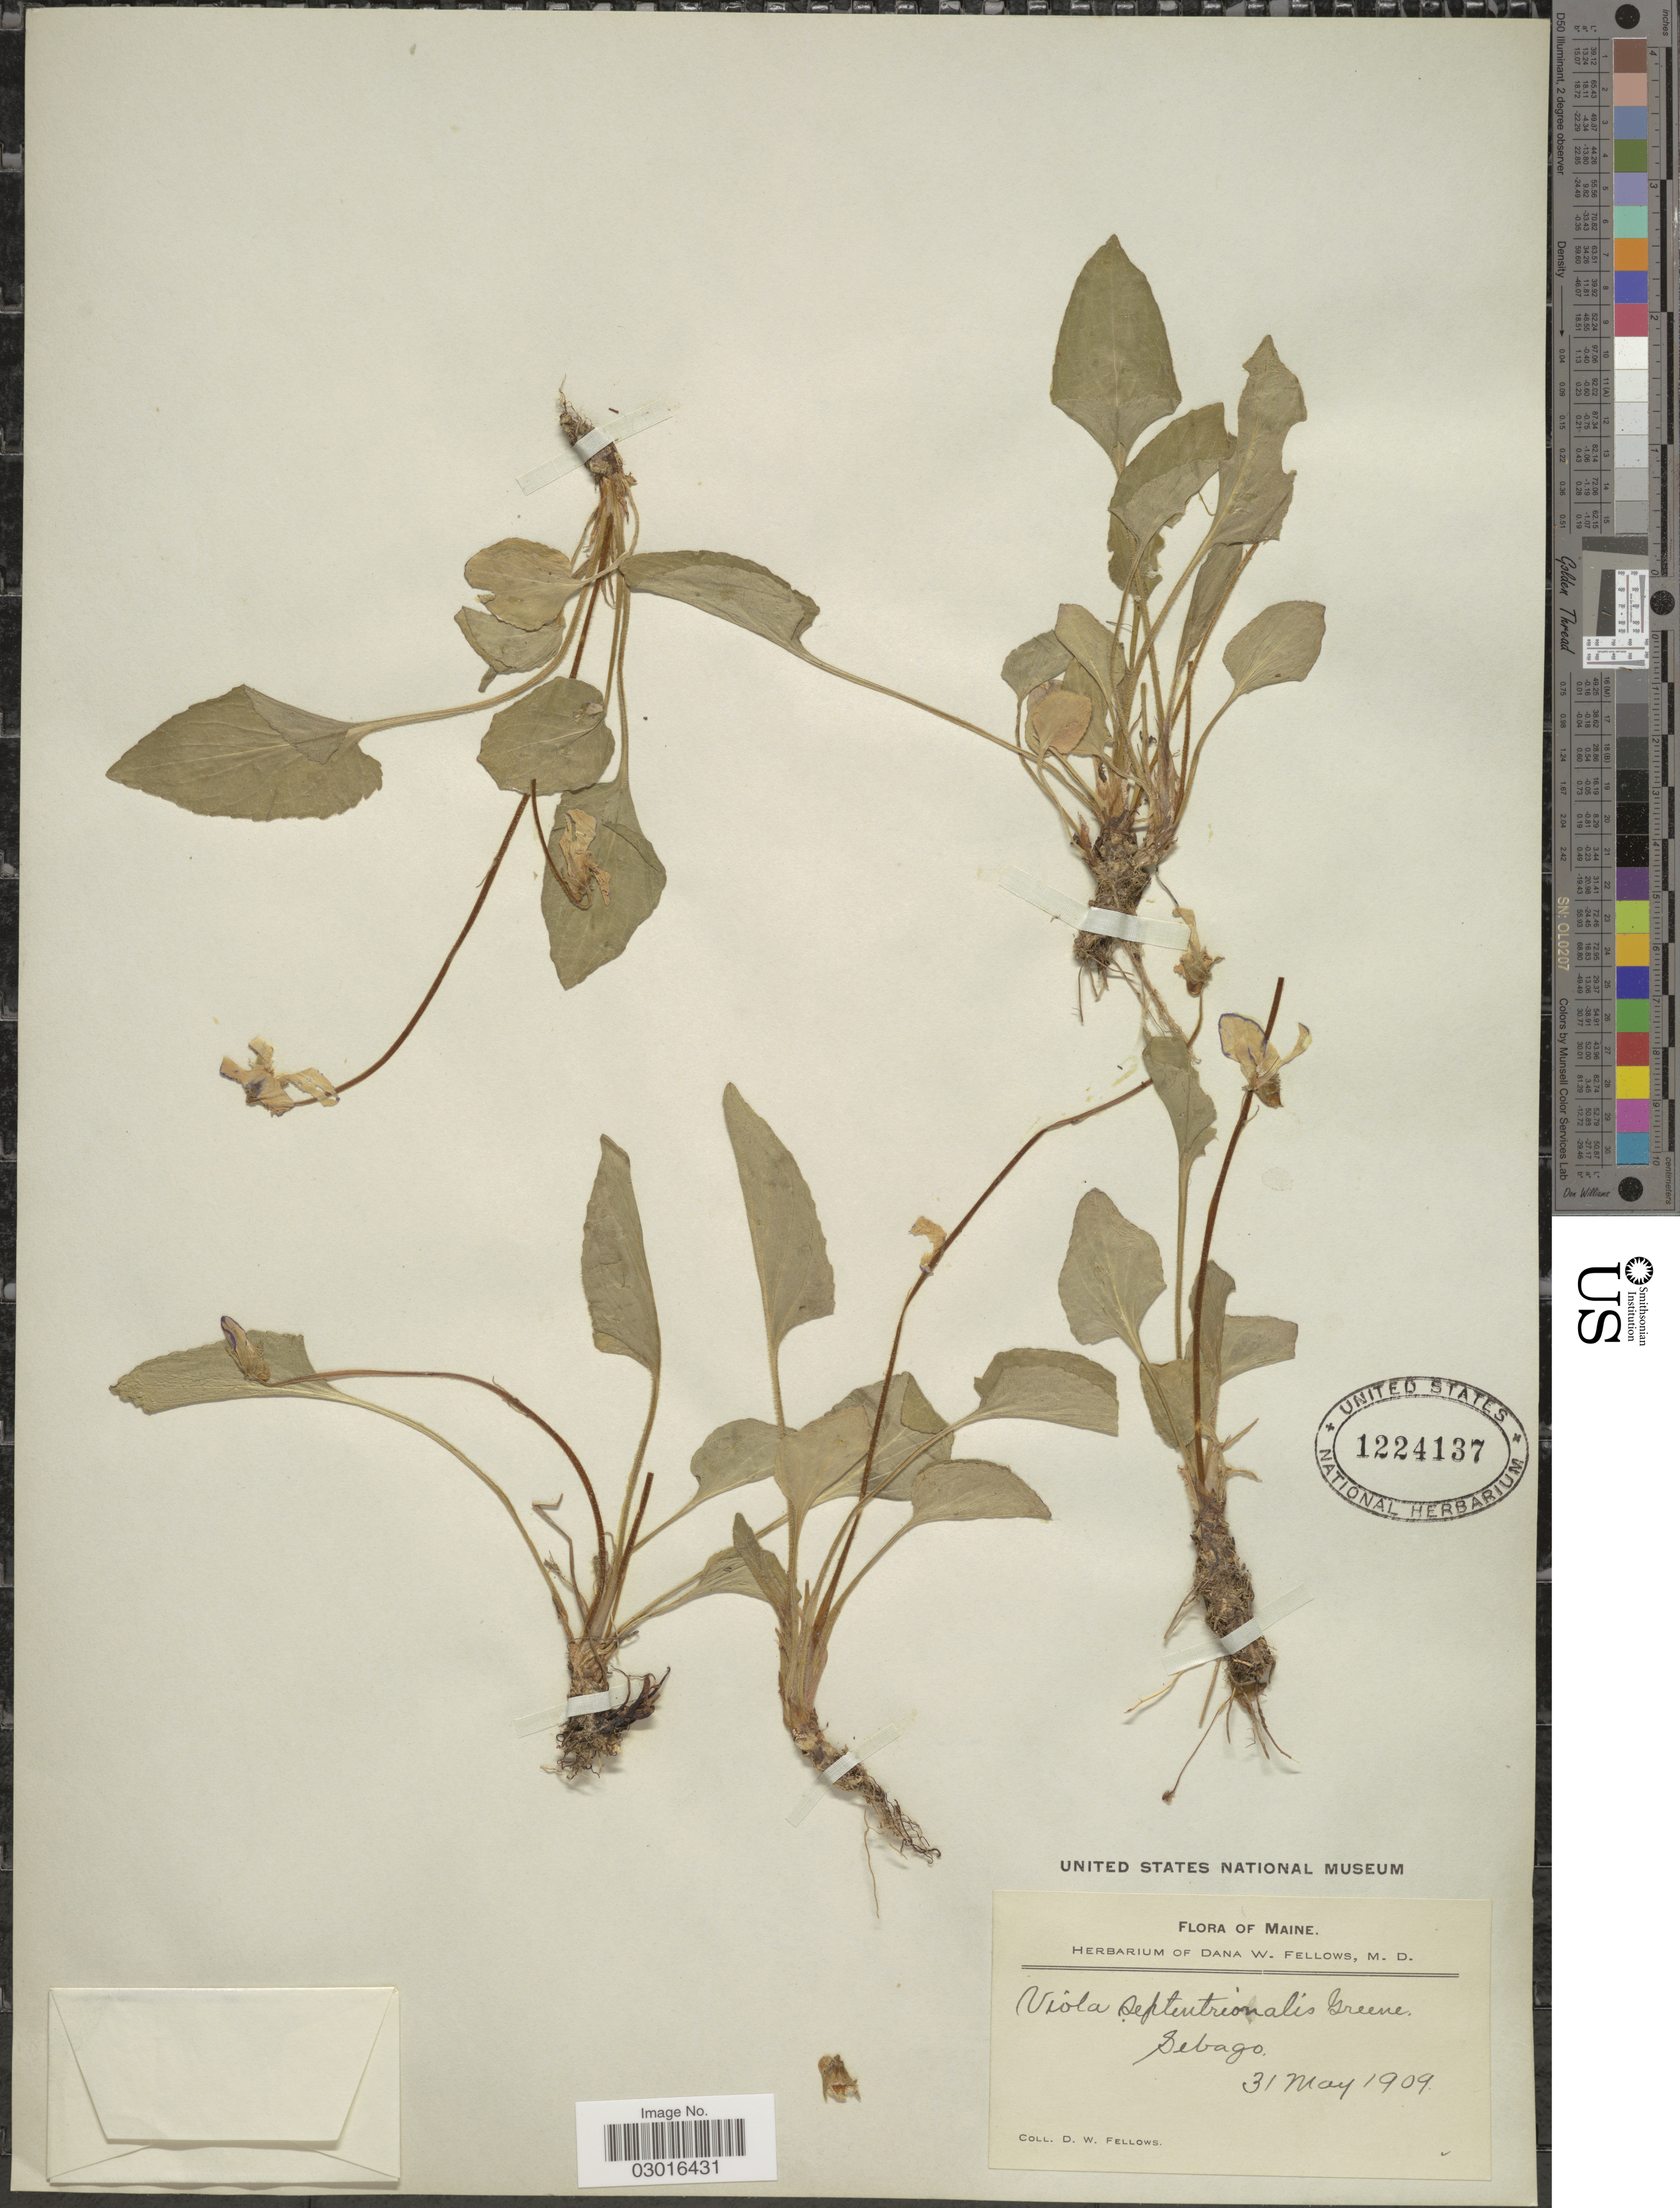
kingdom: Plantae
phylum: Tracheophyta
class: Magnoliopsida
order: Malpighiales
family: Violaceae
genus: Viola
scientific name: Viola sagittata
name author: Aiton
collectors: D. W. Fellows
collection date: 1909-05-31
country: United States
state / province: Maine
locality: Sebago.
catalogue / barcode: US 1224137